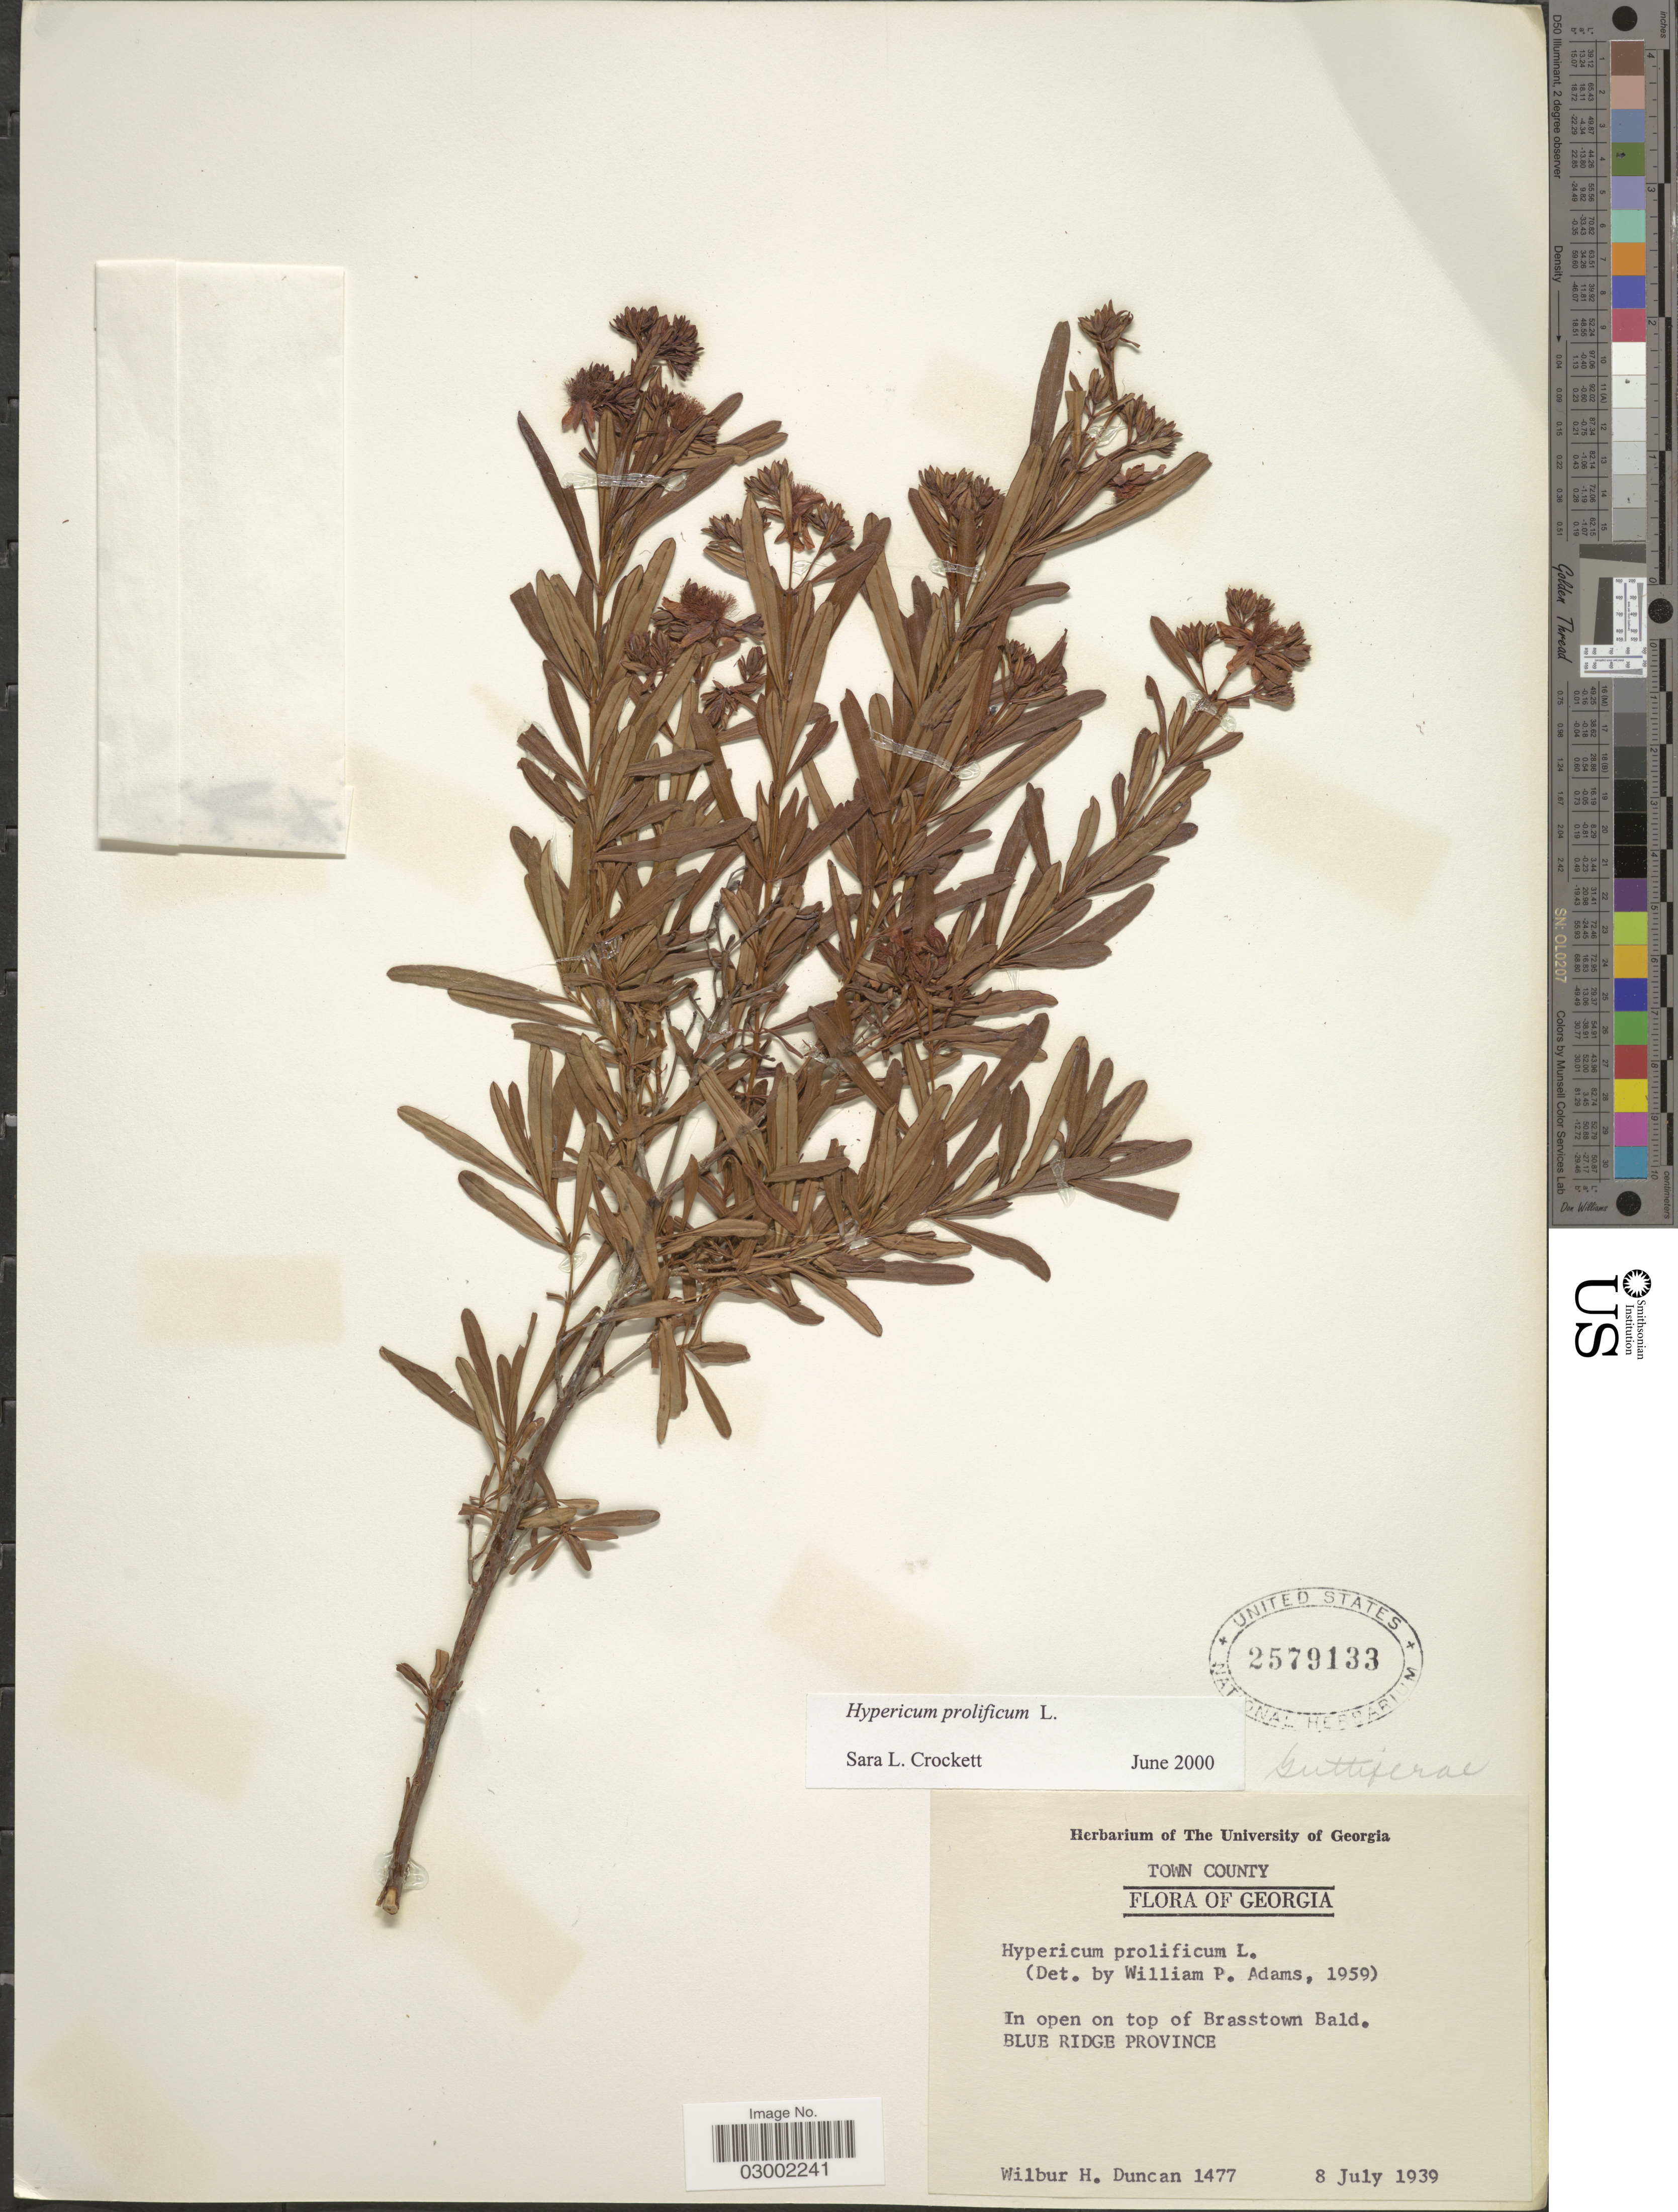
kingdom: Plantae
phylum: Tracheophyta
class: Magnoliopsida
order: Malpighiales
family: Hypericaceae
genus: Hypericum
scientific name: Hypericum prolificum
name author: L.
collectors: W. H. Duncan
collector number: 1477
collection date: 1939-07-08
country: United States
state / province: Georgia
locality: Town County. In open on top of Brasstown Bald. Blue Ridge Province.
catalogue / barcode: US 2579133